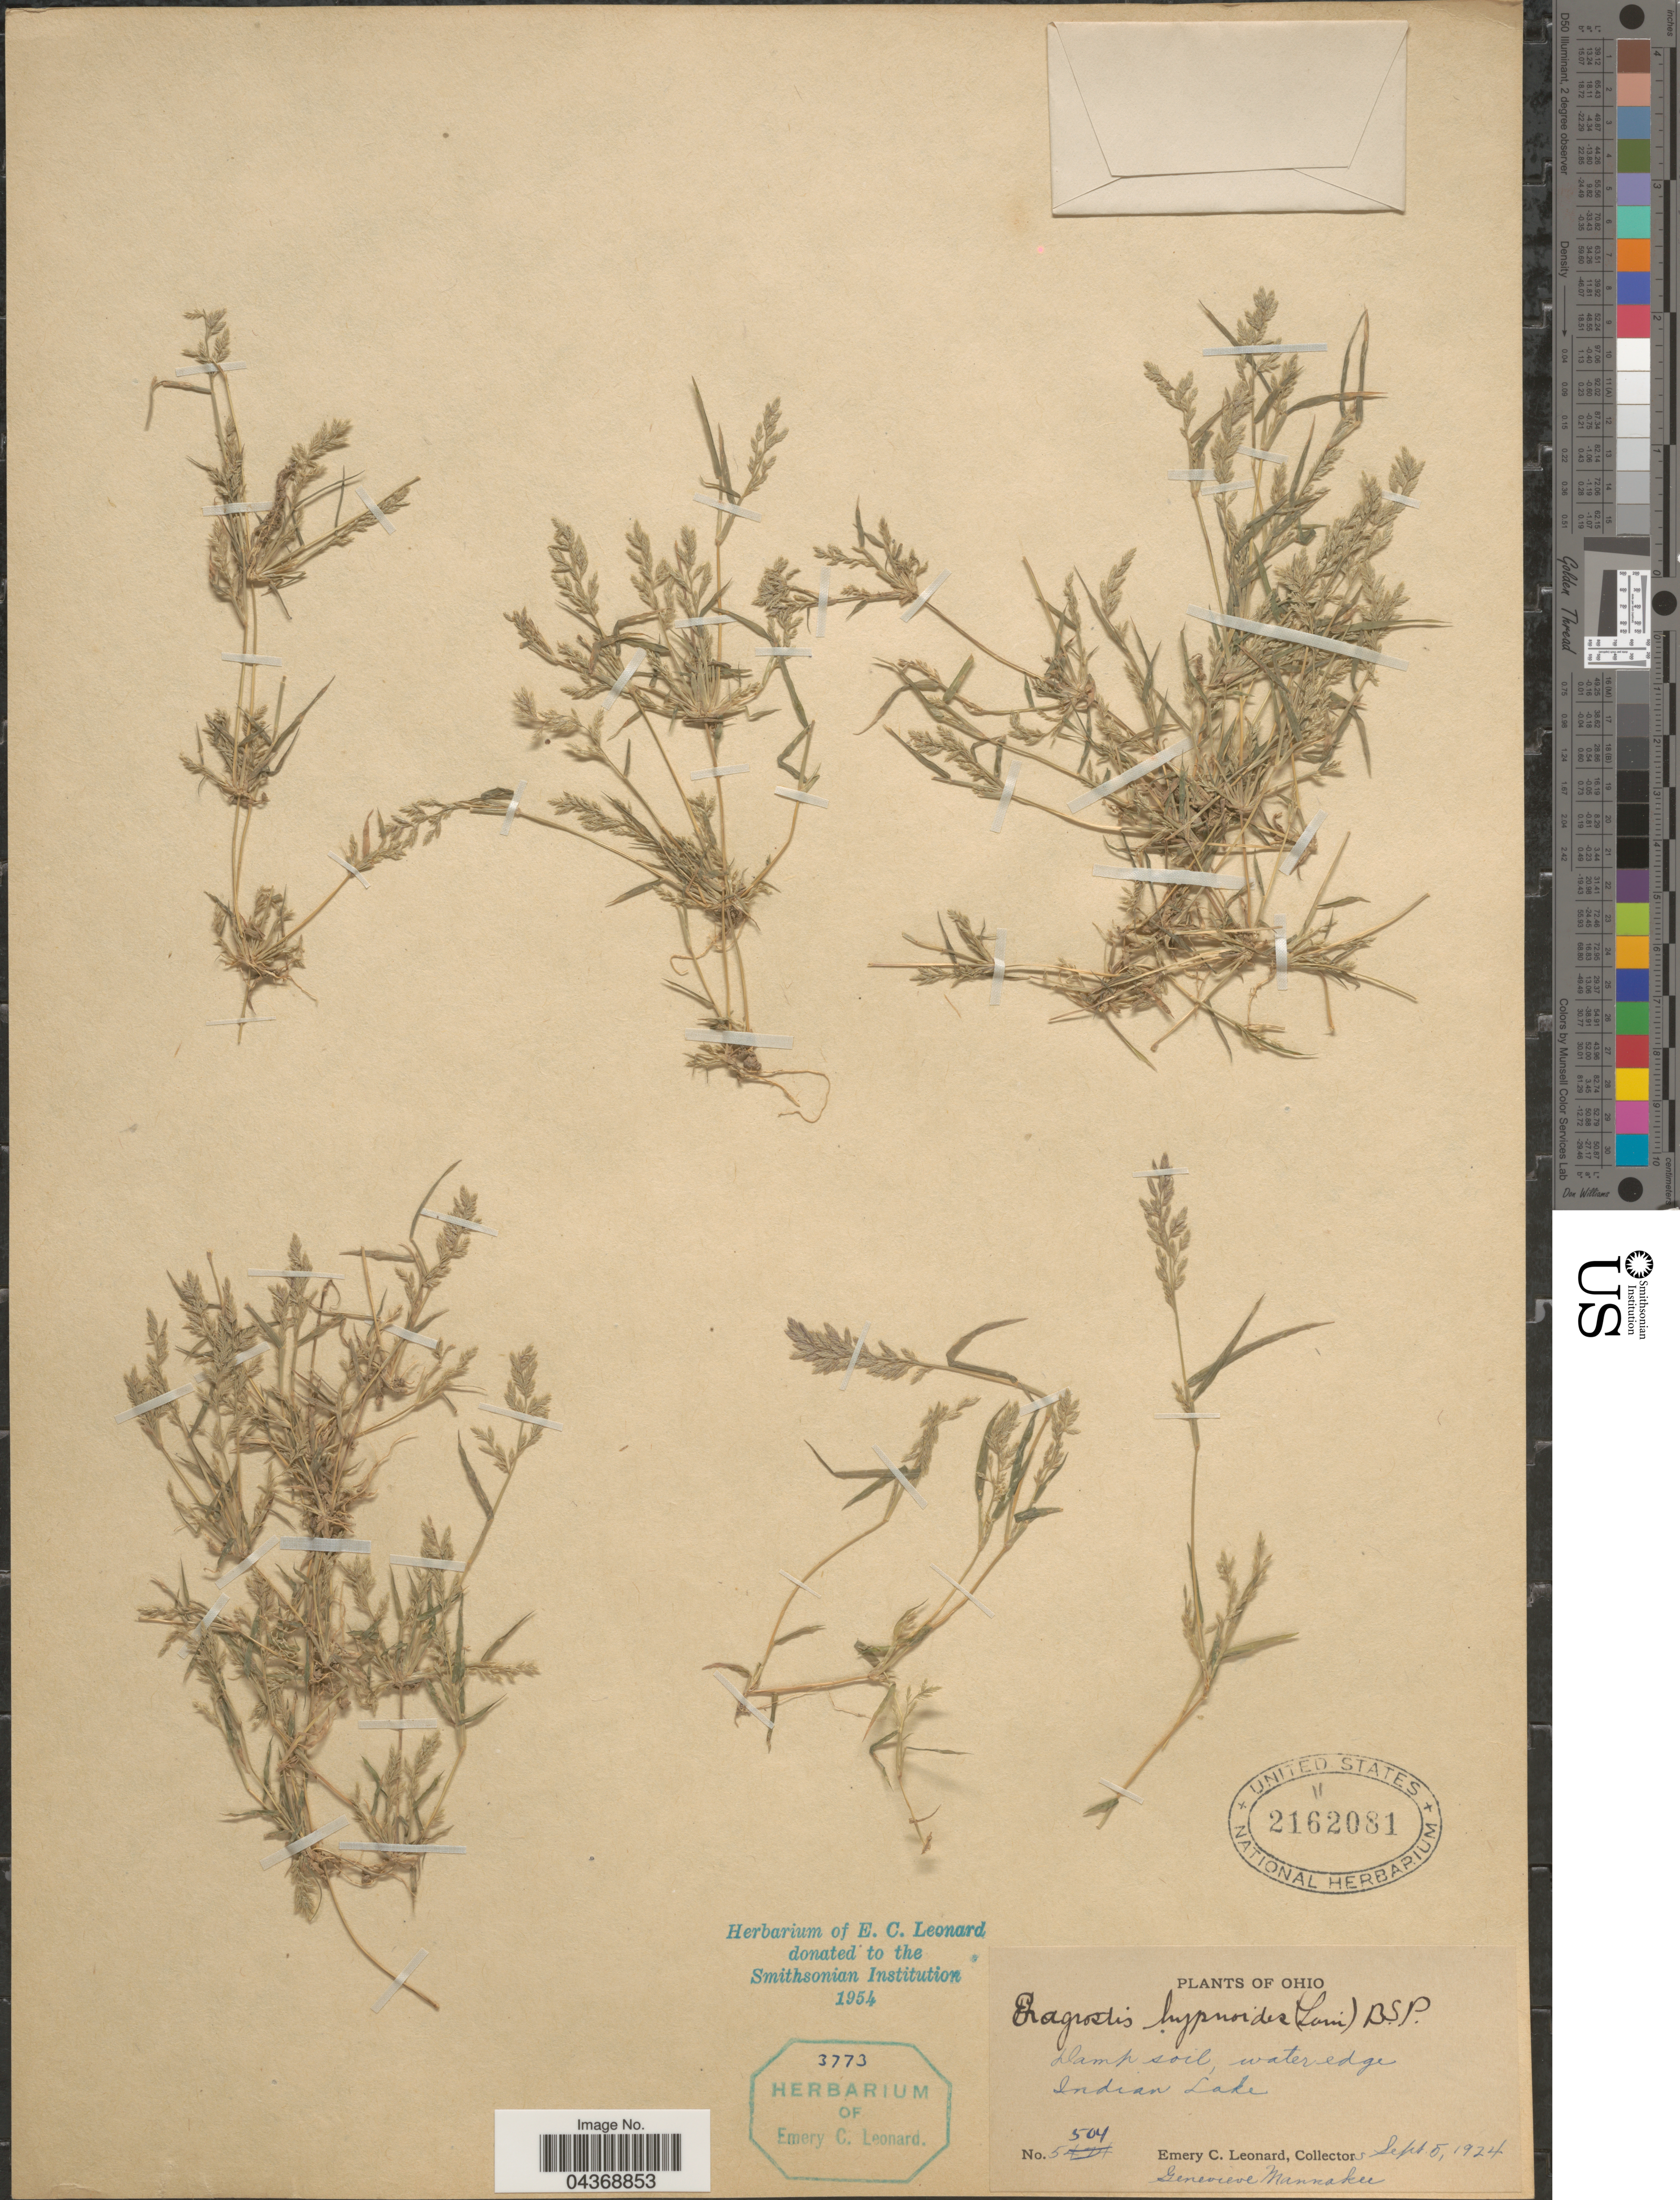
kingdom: Plantae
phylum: Tracheophyta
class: Liliopsida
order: Poales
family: Poaceae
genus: Eragrostis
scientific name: Eragrostis hypnoides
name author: (Lam.) Britton, Stearns & Poggenb.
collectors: E. C. Leonard & G. Mannakee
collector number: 5504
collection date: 1924-09-05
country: United States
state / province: Ohio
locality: Indian Lake.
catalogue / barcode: US 2162081